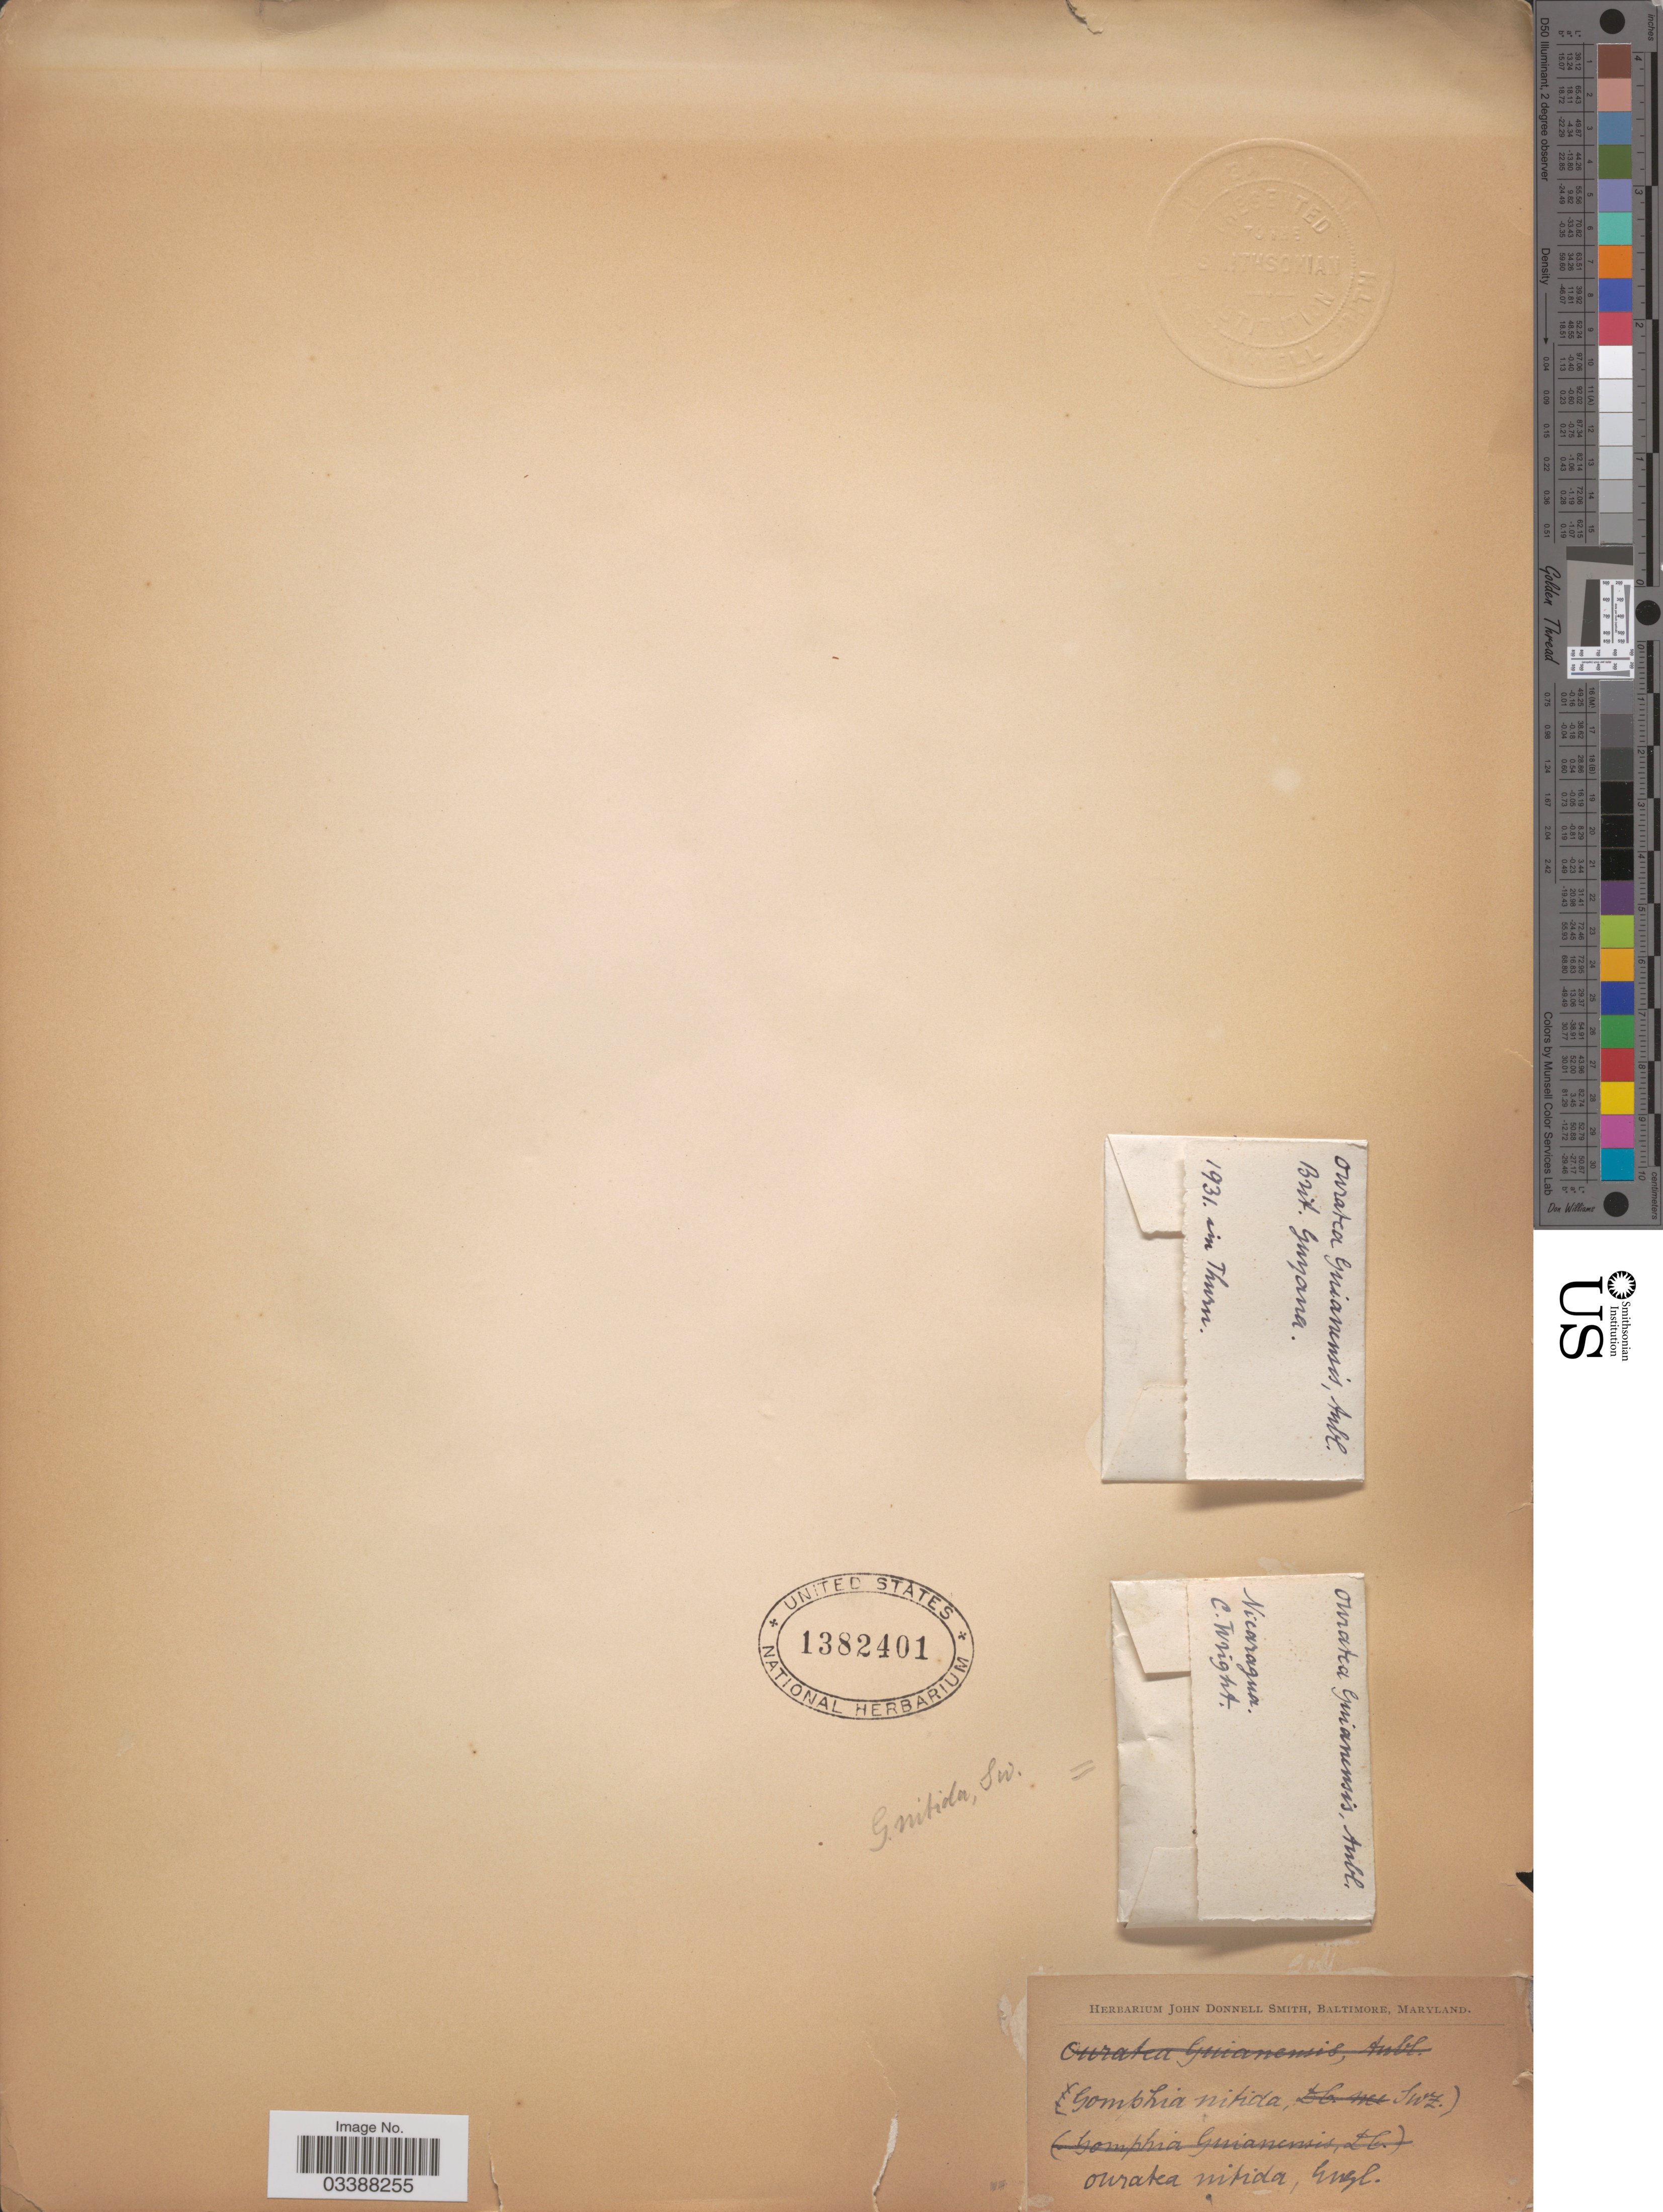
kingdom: Plantae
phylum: Tracheophyta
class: Magnoliopsida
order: Malpighiales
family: Ochnaceae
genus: Ouratea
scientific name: Ouratea nitida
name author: (Sw.) Engl.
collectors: C. Wright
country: Nicaragua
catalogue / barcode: US 1382401